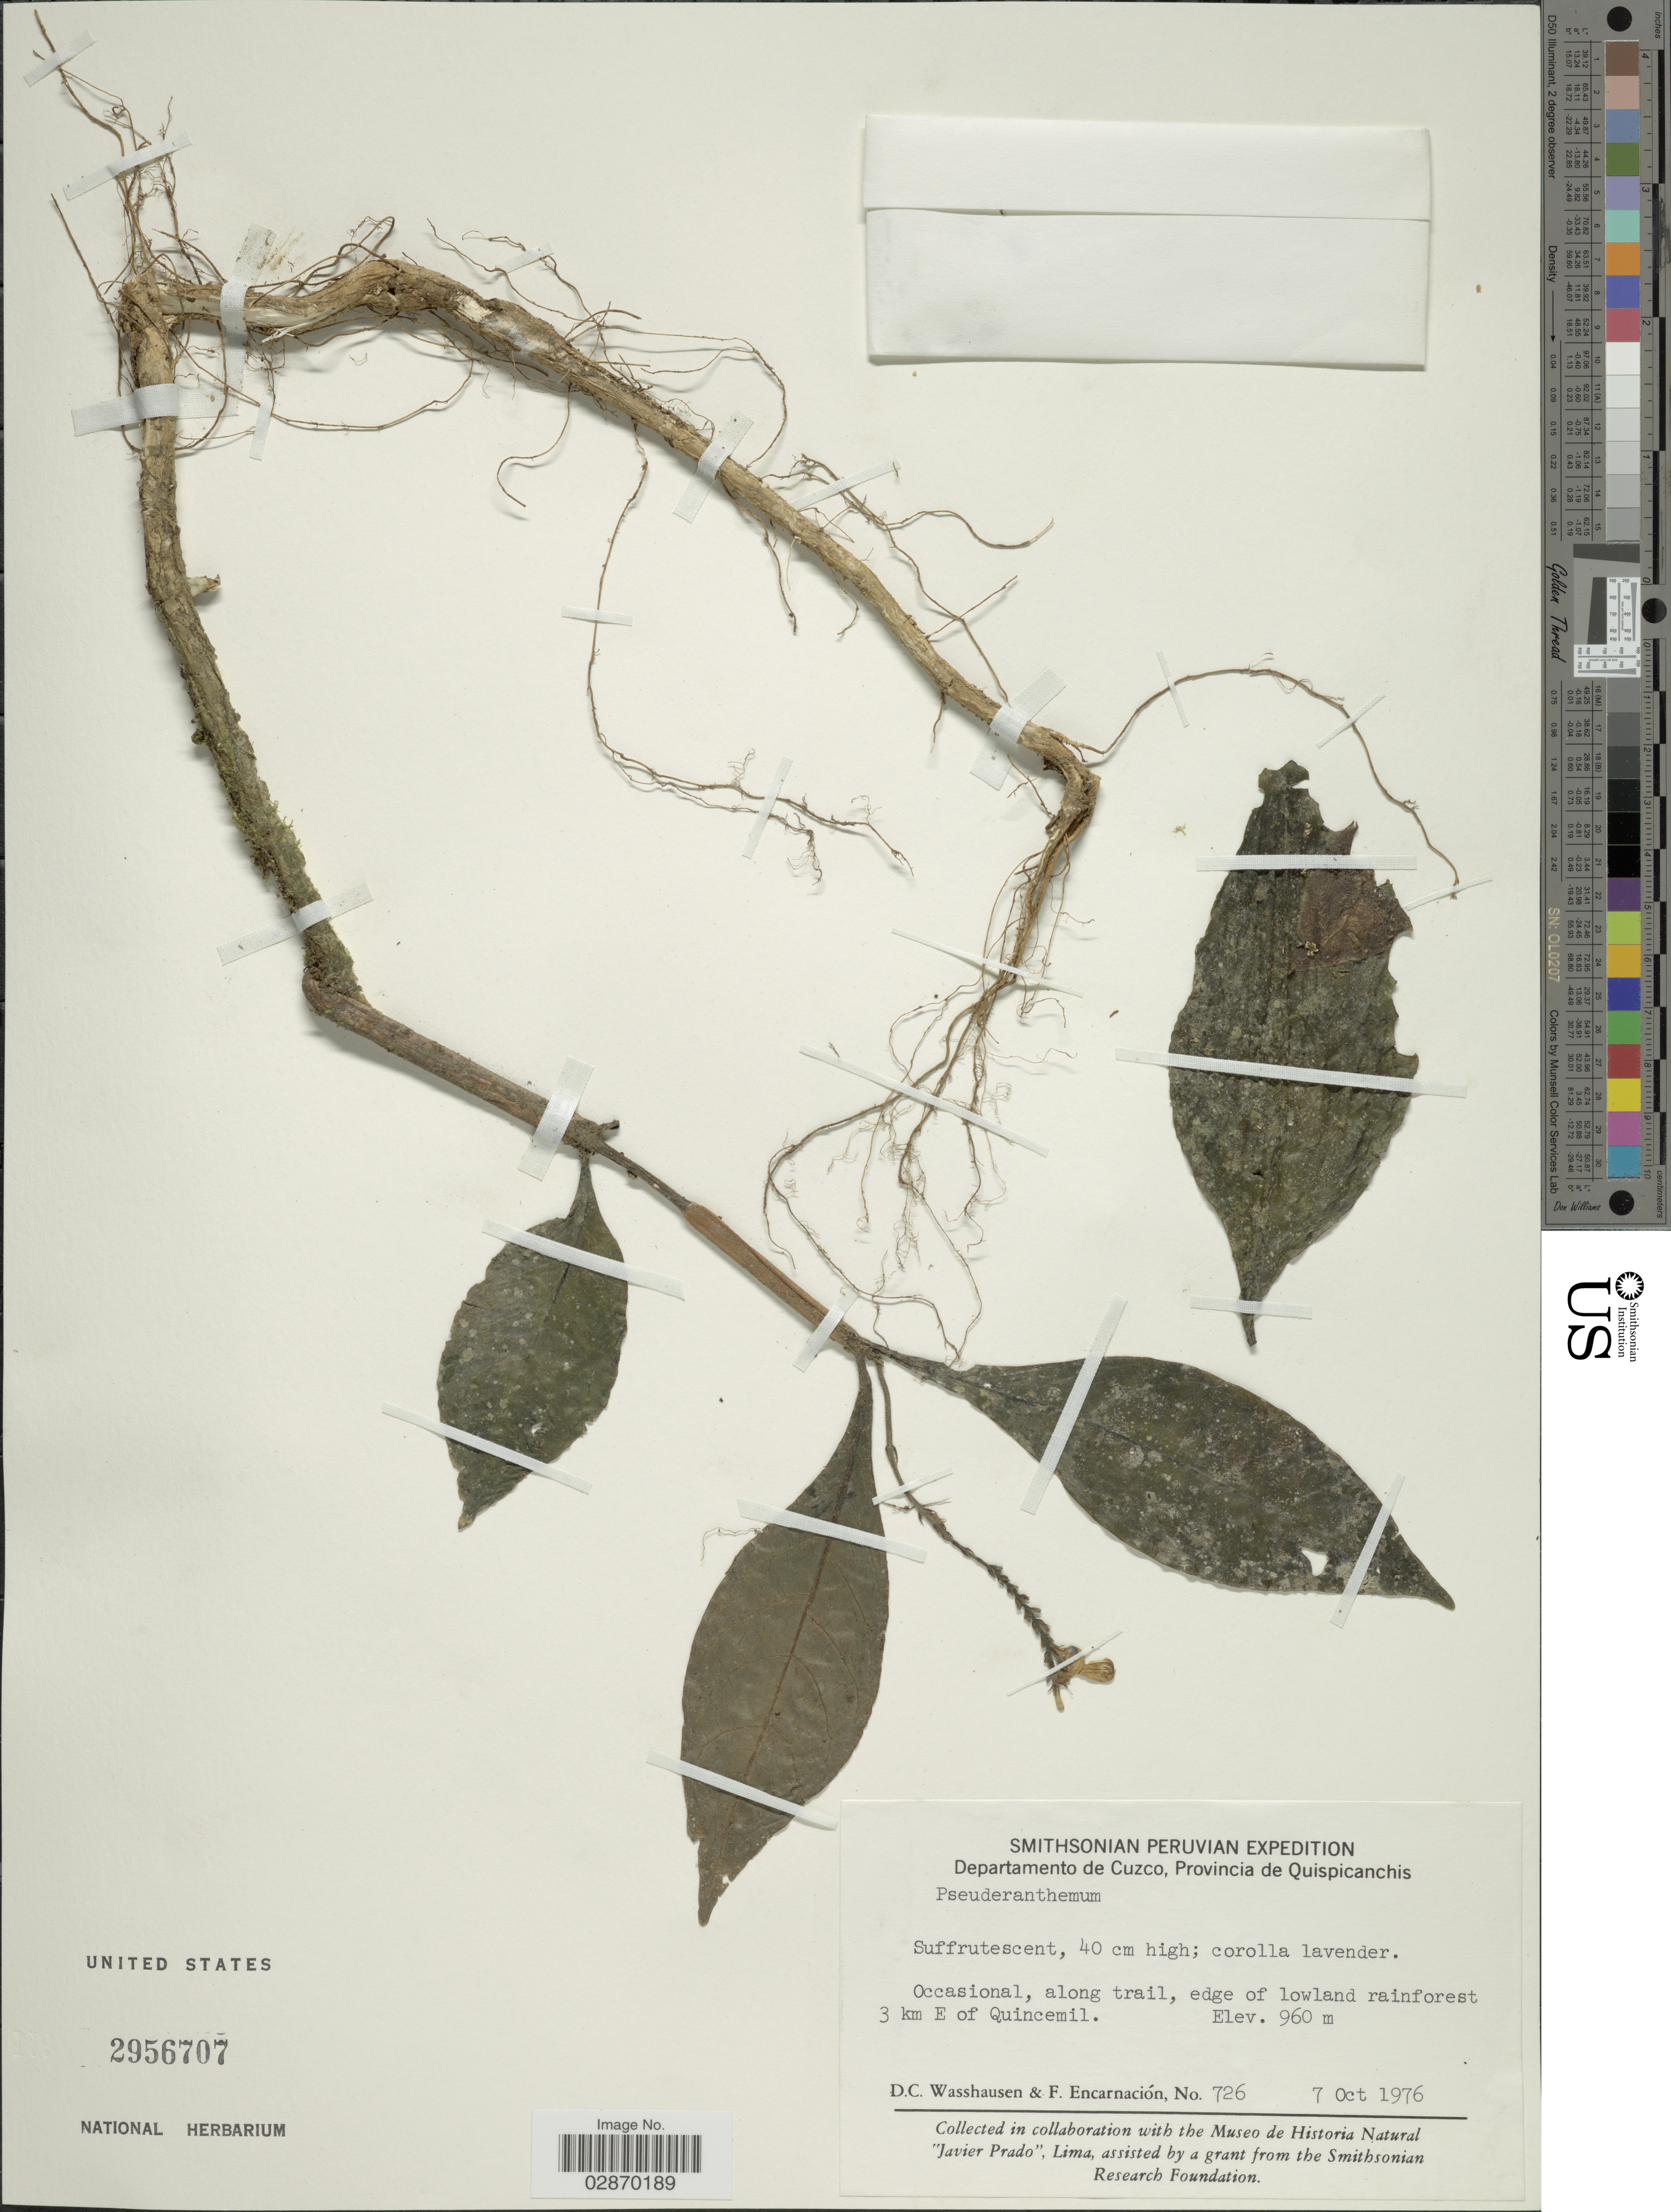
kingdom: Plantae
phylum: Tracheophyta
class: Magnoliopsida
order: Lamiales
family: Acanthaceae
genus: Pseuderanthemum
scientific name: Pseuderanthemum sp.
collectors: D. C. Wasshausen & F. Encarnación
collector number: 726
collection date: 1976-10-07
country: Peru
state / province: Cusco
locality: Departamento de Cuzco, Provincia de Quispicanchis. Occasional, along trail, edge of lowland rainforest 3 km E of Quincemil.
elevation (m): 960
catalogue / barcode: US 2956707